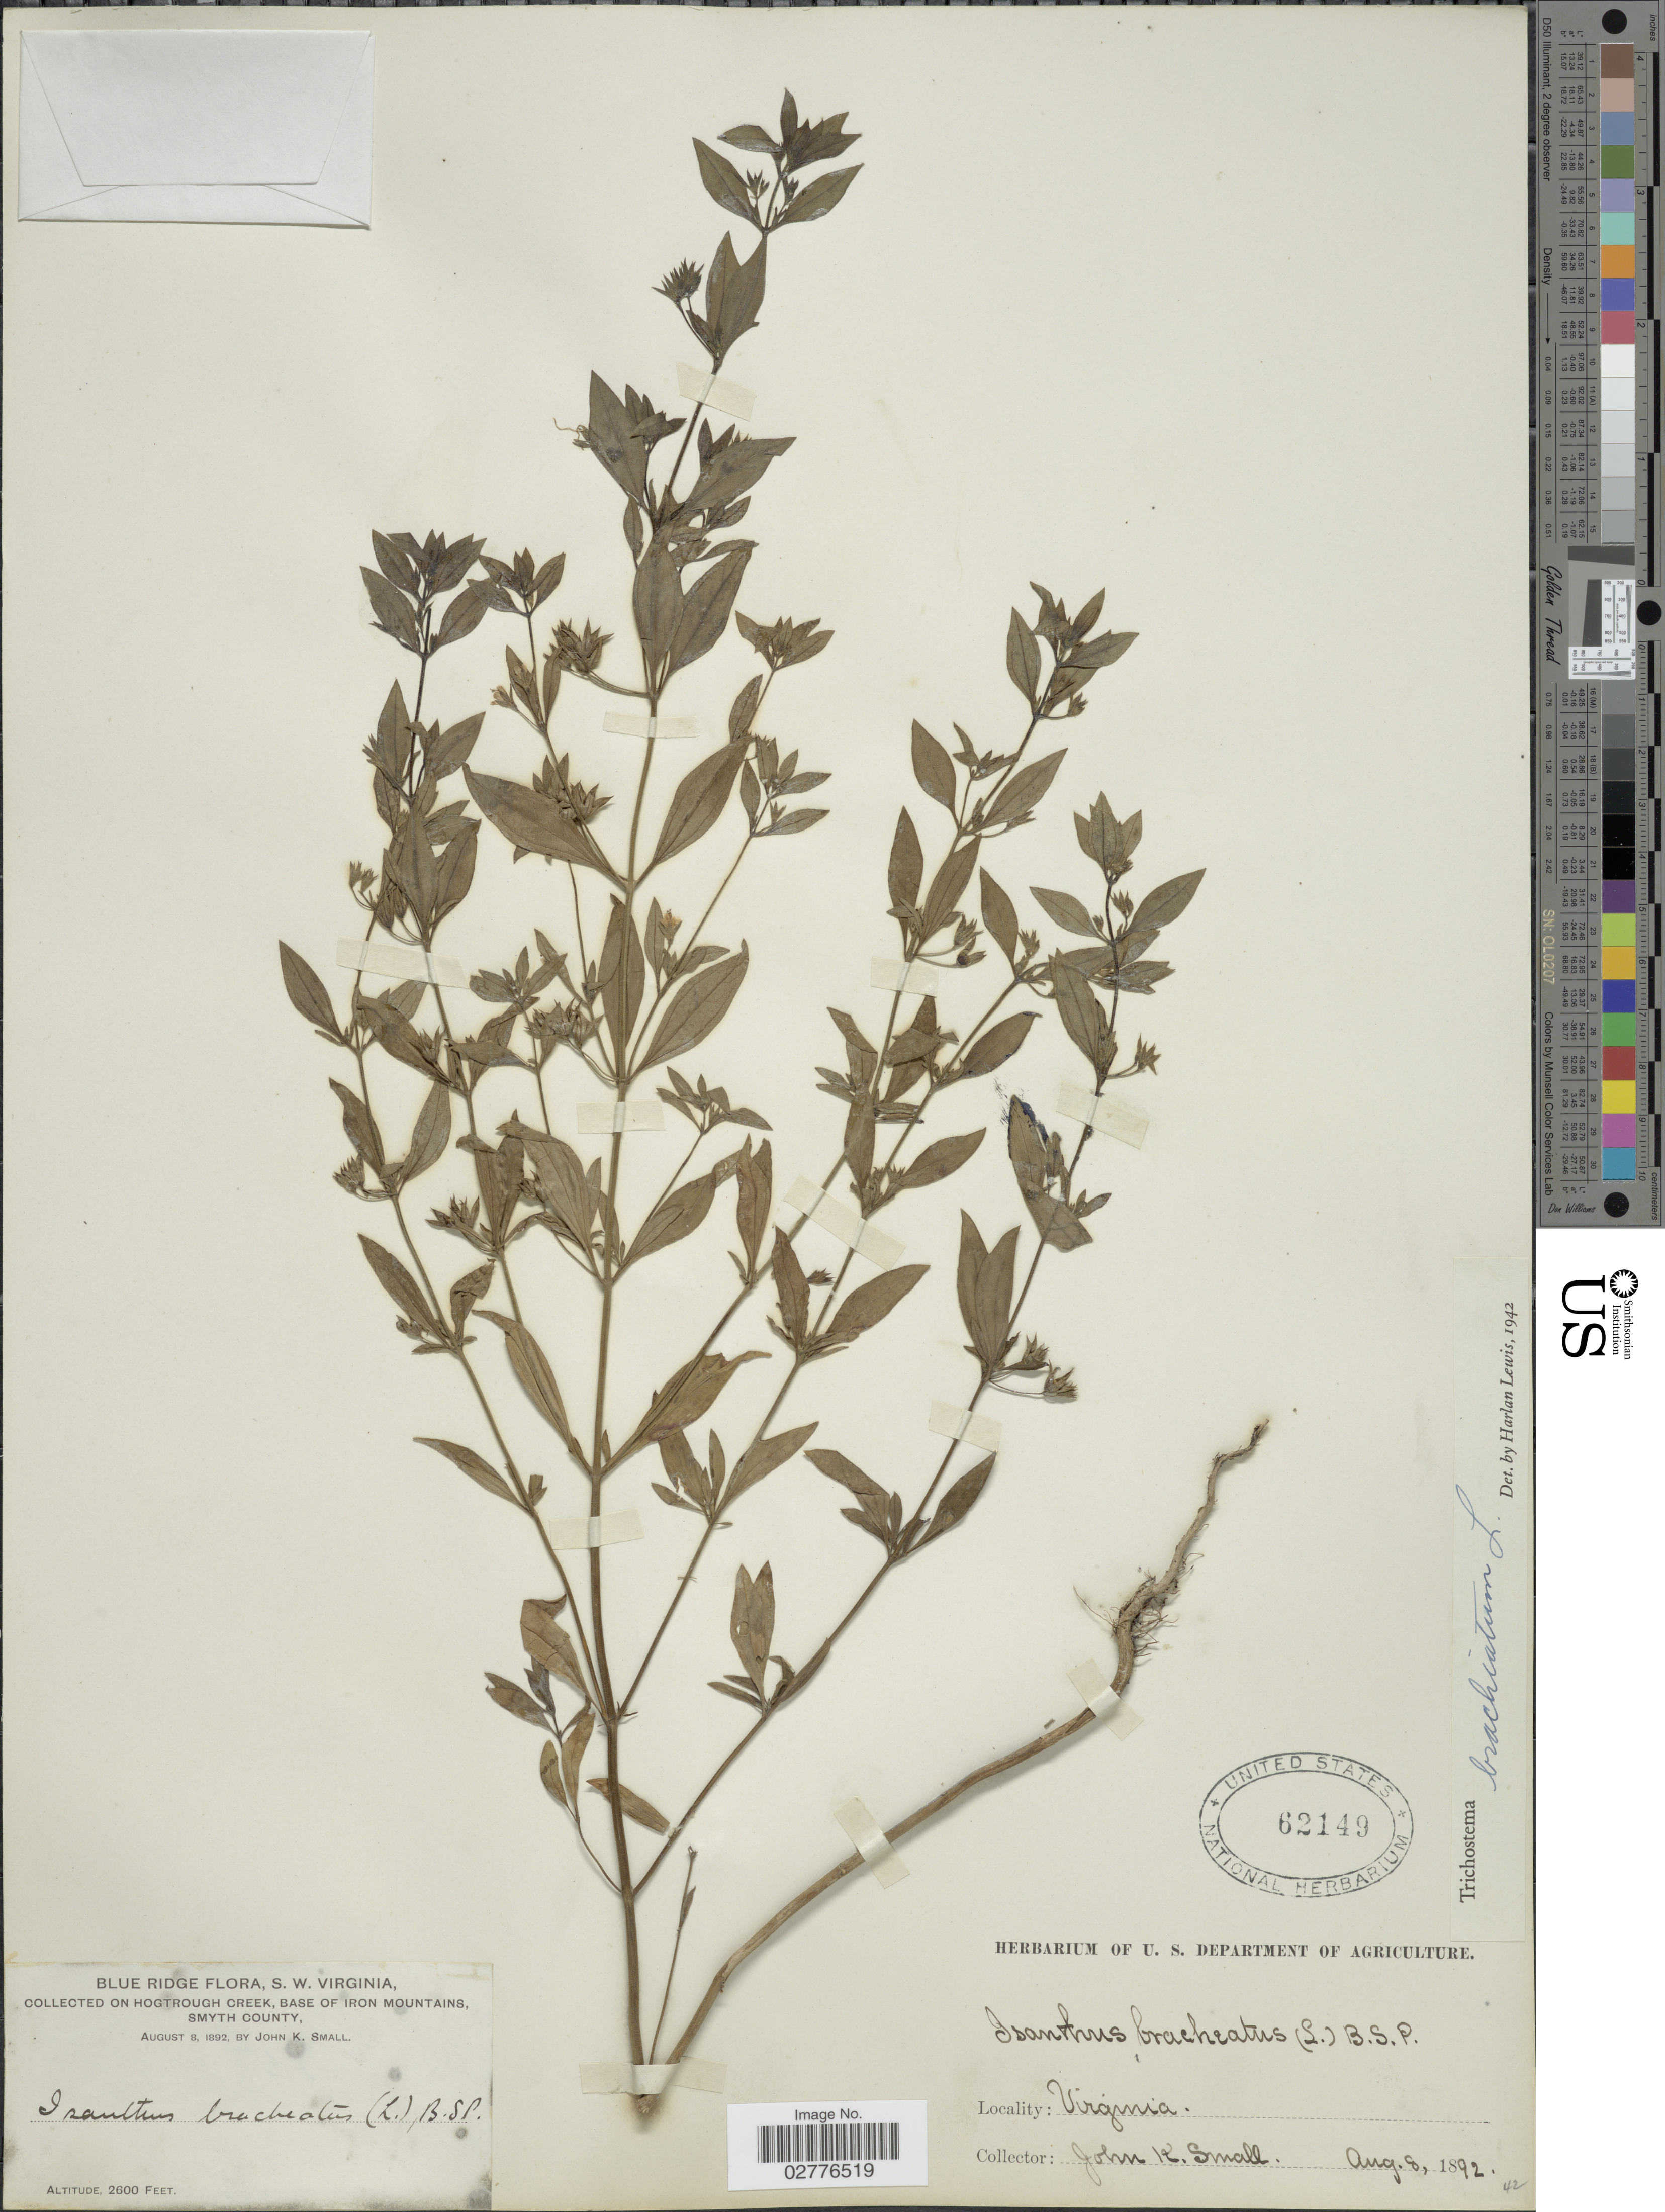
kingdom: Plantae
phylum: Tracheophyta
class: Magnoliopsida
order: Lamiales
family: Lamiaceae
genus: Trichostema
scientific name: Trichostema brachiatum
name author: L.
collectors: J. K. Small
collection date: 1892-08-08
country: United States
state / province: Virginia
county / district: Smyth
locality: Blue Ridge, S.W. Virginia. Hogtrough Creek, base of Iron Mountains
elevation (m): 792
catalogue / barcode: US 62149